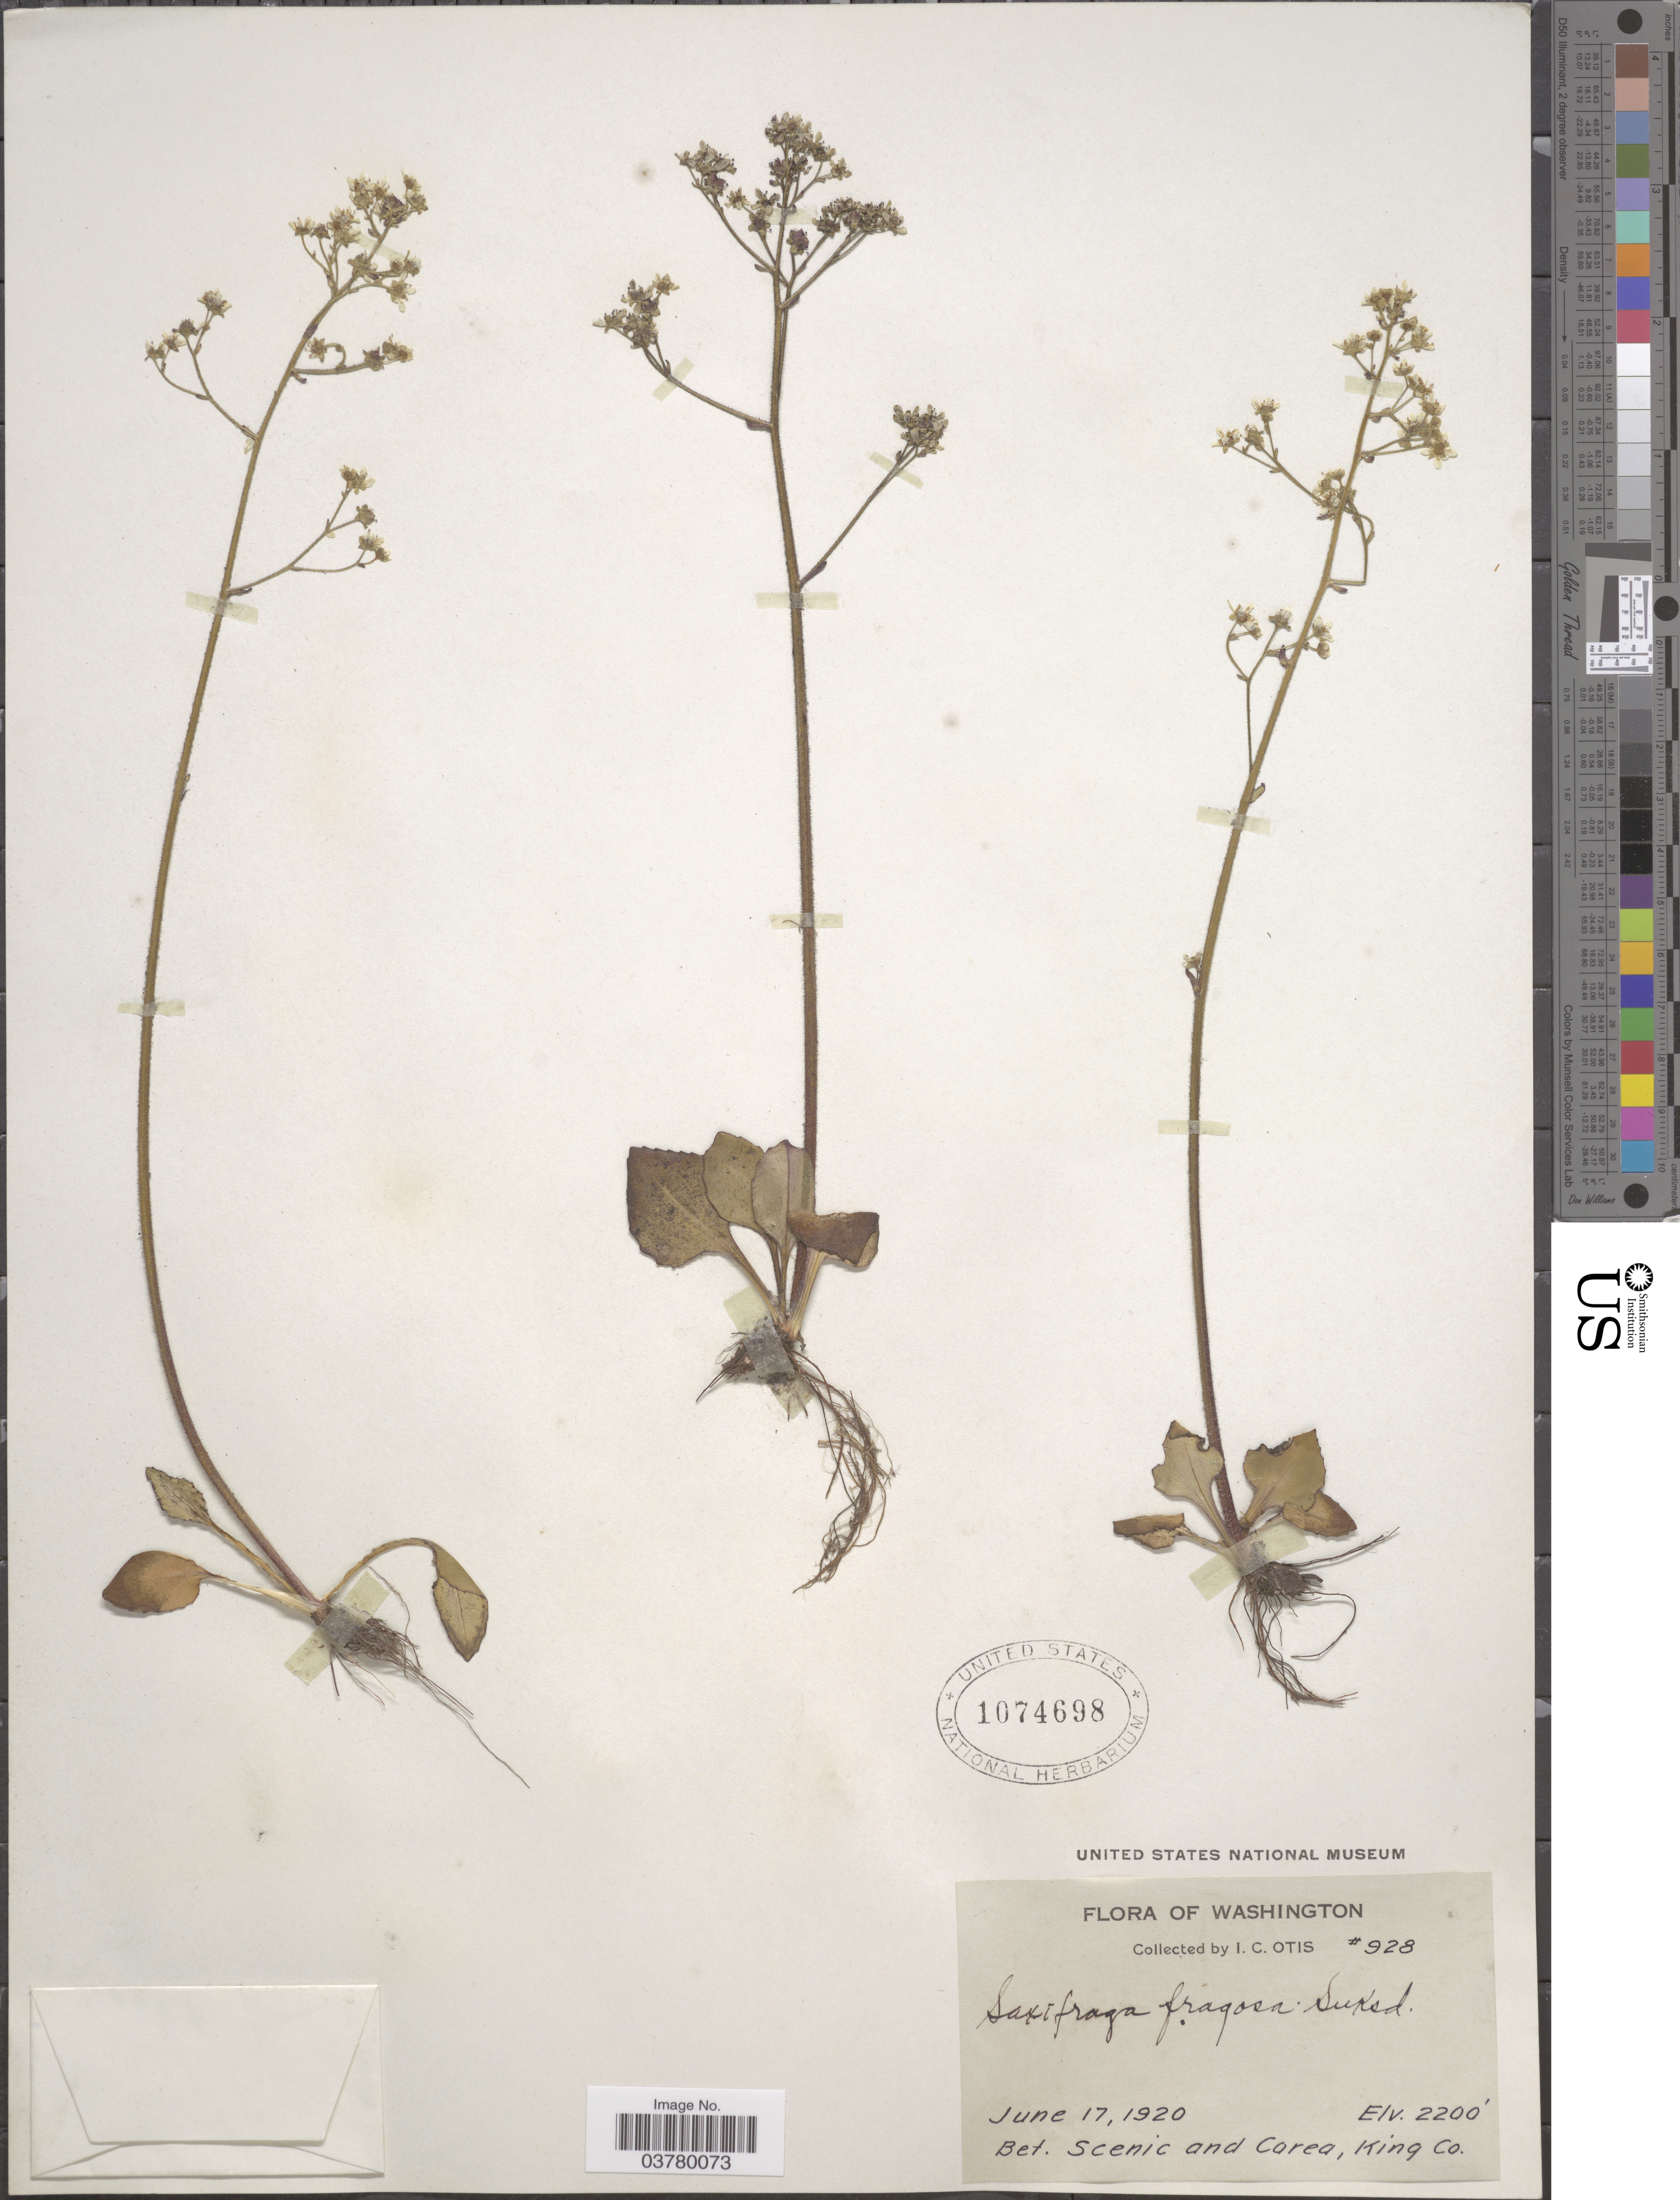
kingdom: Plantae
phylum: Tracheophyta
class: Magnoliopsida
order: Saxifragales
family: Saxifragaceae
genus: Micranthes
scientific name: Micranthes fragosa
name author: (Suksd. ex Small) Small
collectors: I. C. Otis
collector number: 928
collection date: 1920-06-17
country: United States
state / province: Washington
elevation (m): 671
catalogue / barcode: US 1074698